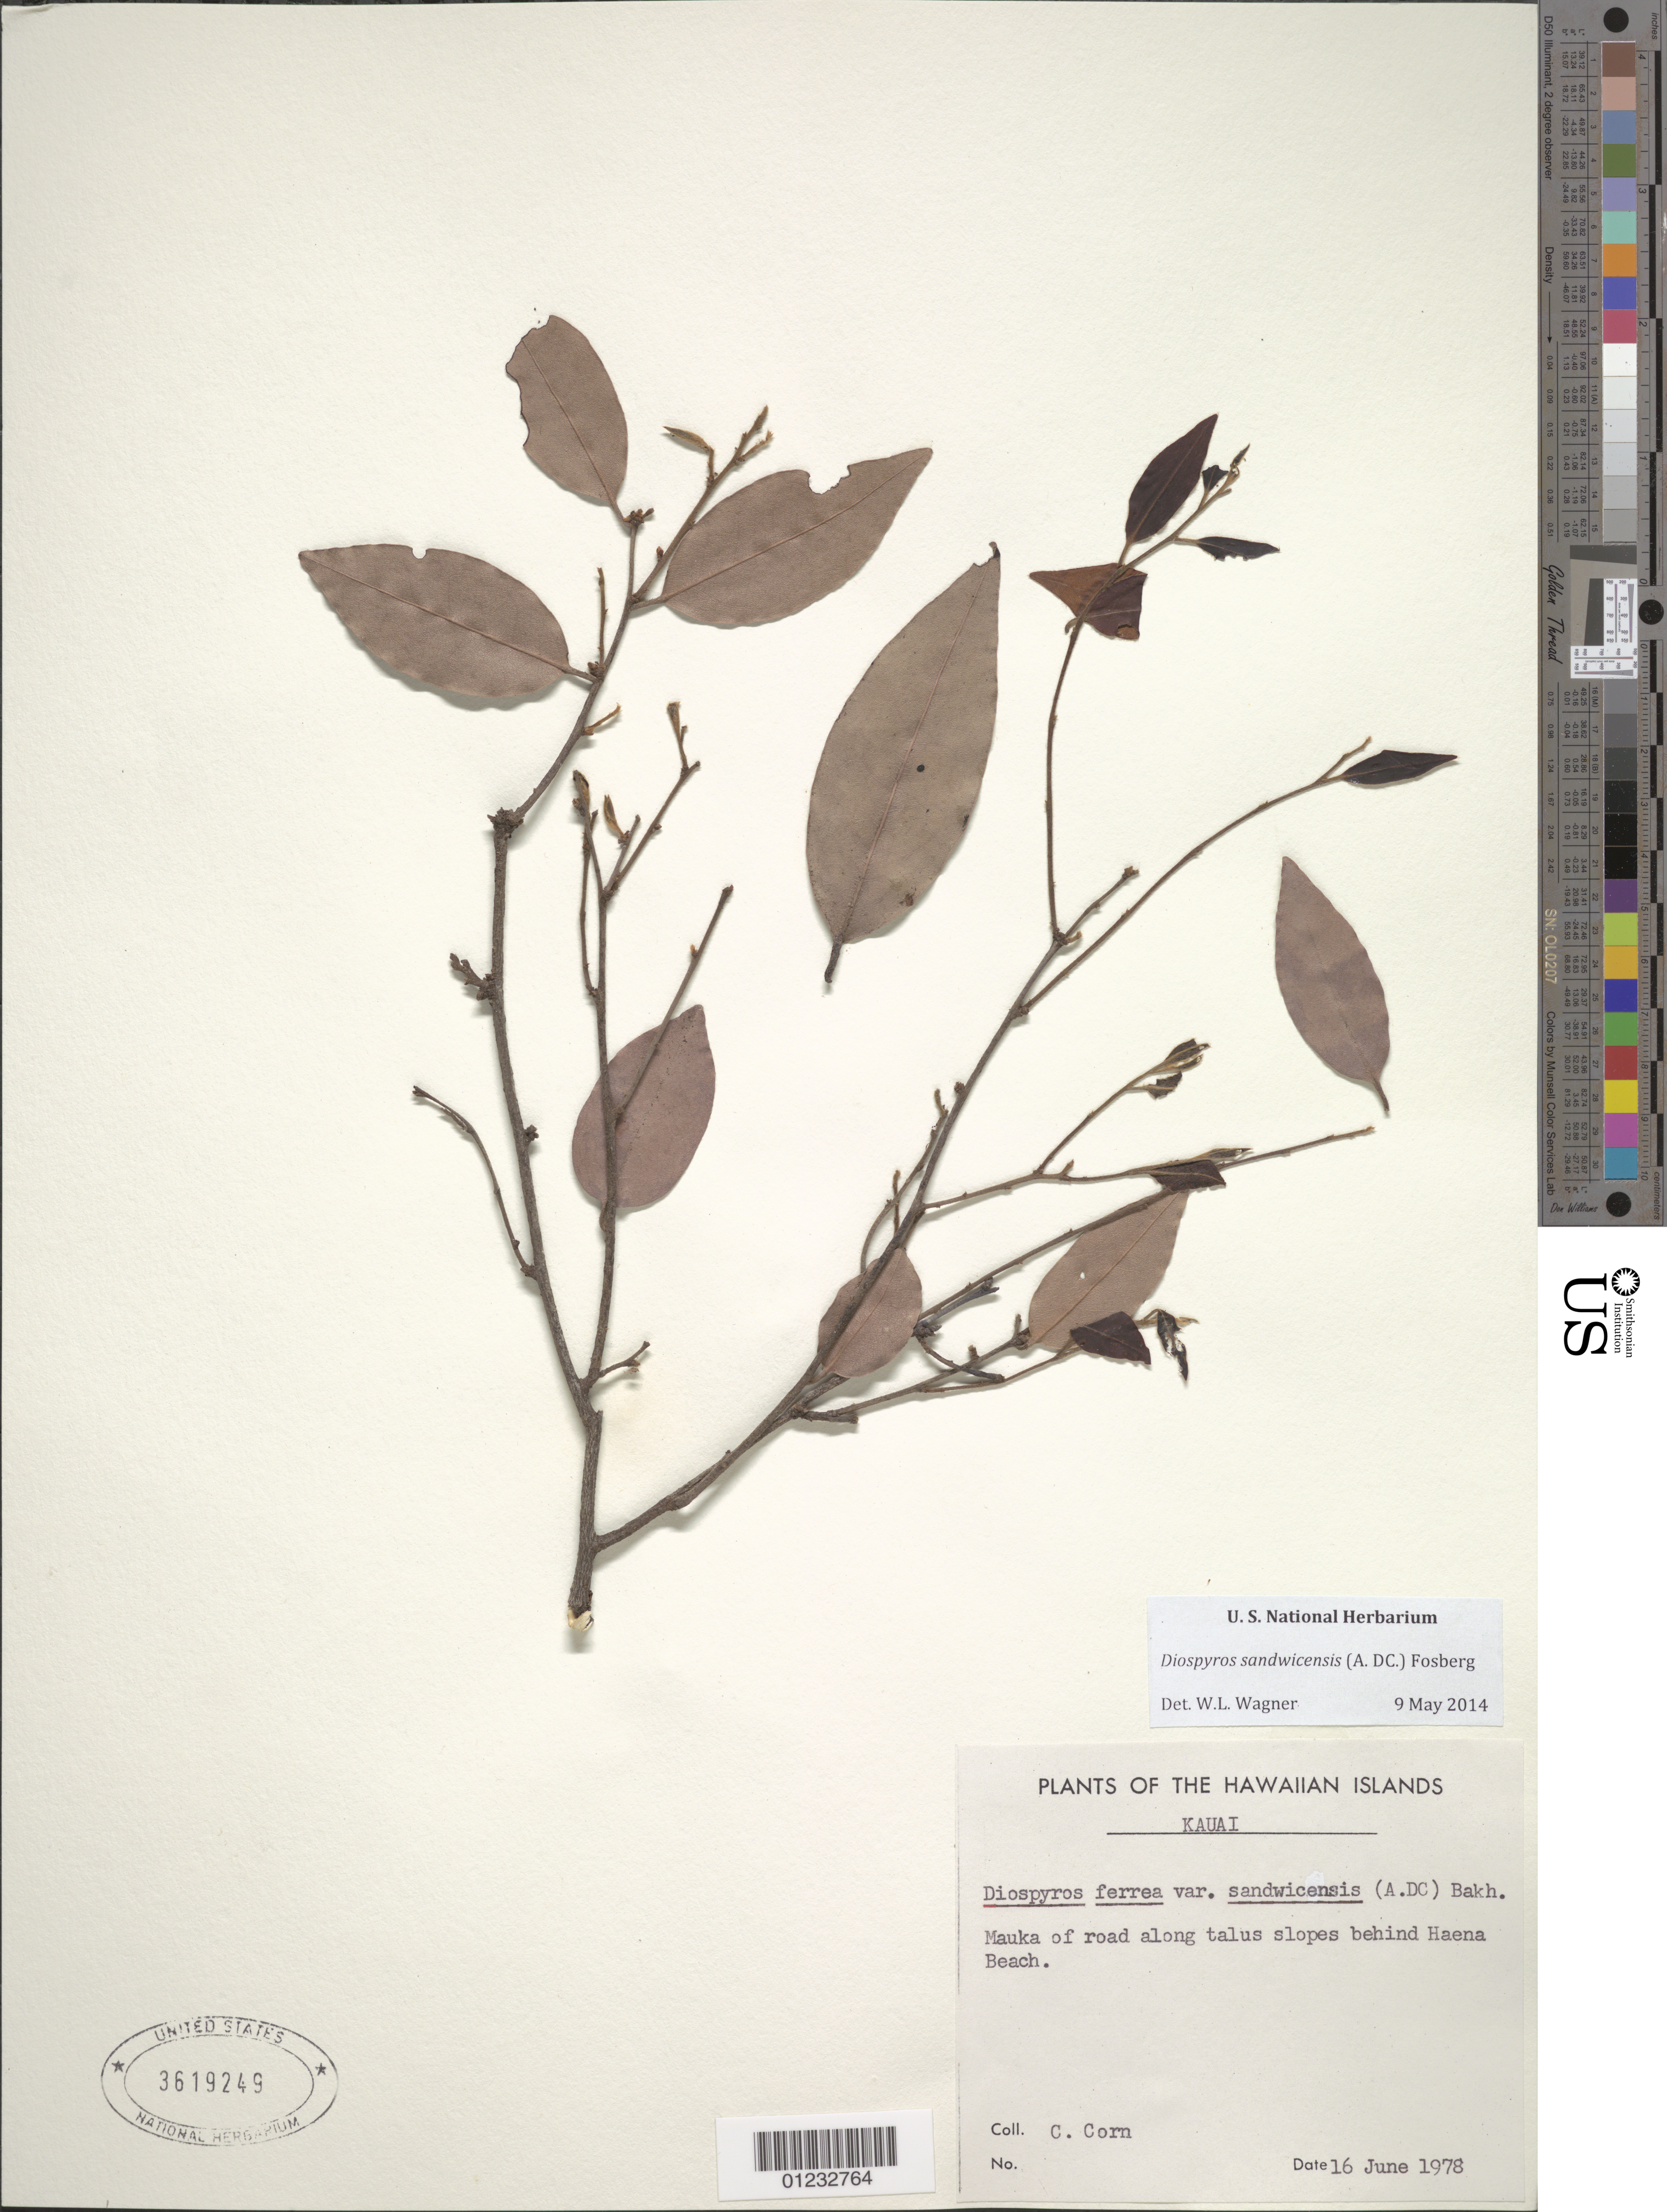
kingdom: Plantae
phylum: Tracheophyta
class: Magnoliopsida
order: Ericales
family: Ebenaceae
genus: Diospyros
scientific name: Diospyros sandwicensis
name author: (A. DC.) Fosberg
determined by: Wagner, W. L., (BOT), Smithsonian Institution - National Museum of Natural History (UNITED STATES)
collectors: C. Corn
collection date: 1978-06-16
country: United States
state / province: Hawaii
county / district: Kaui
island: Kaua'i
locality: Mauka of road along talus slopes behind Haena Beach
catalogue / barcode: US 3619249